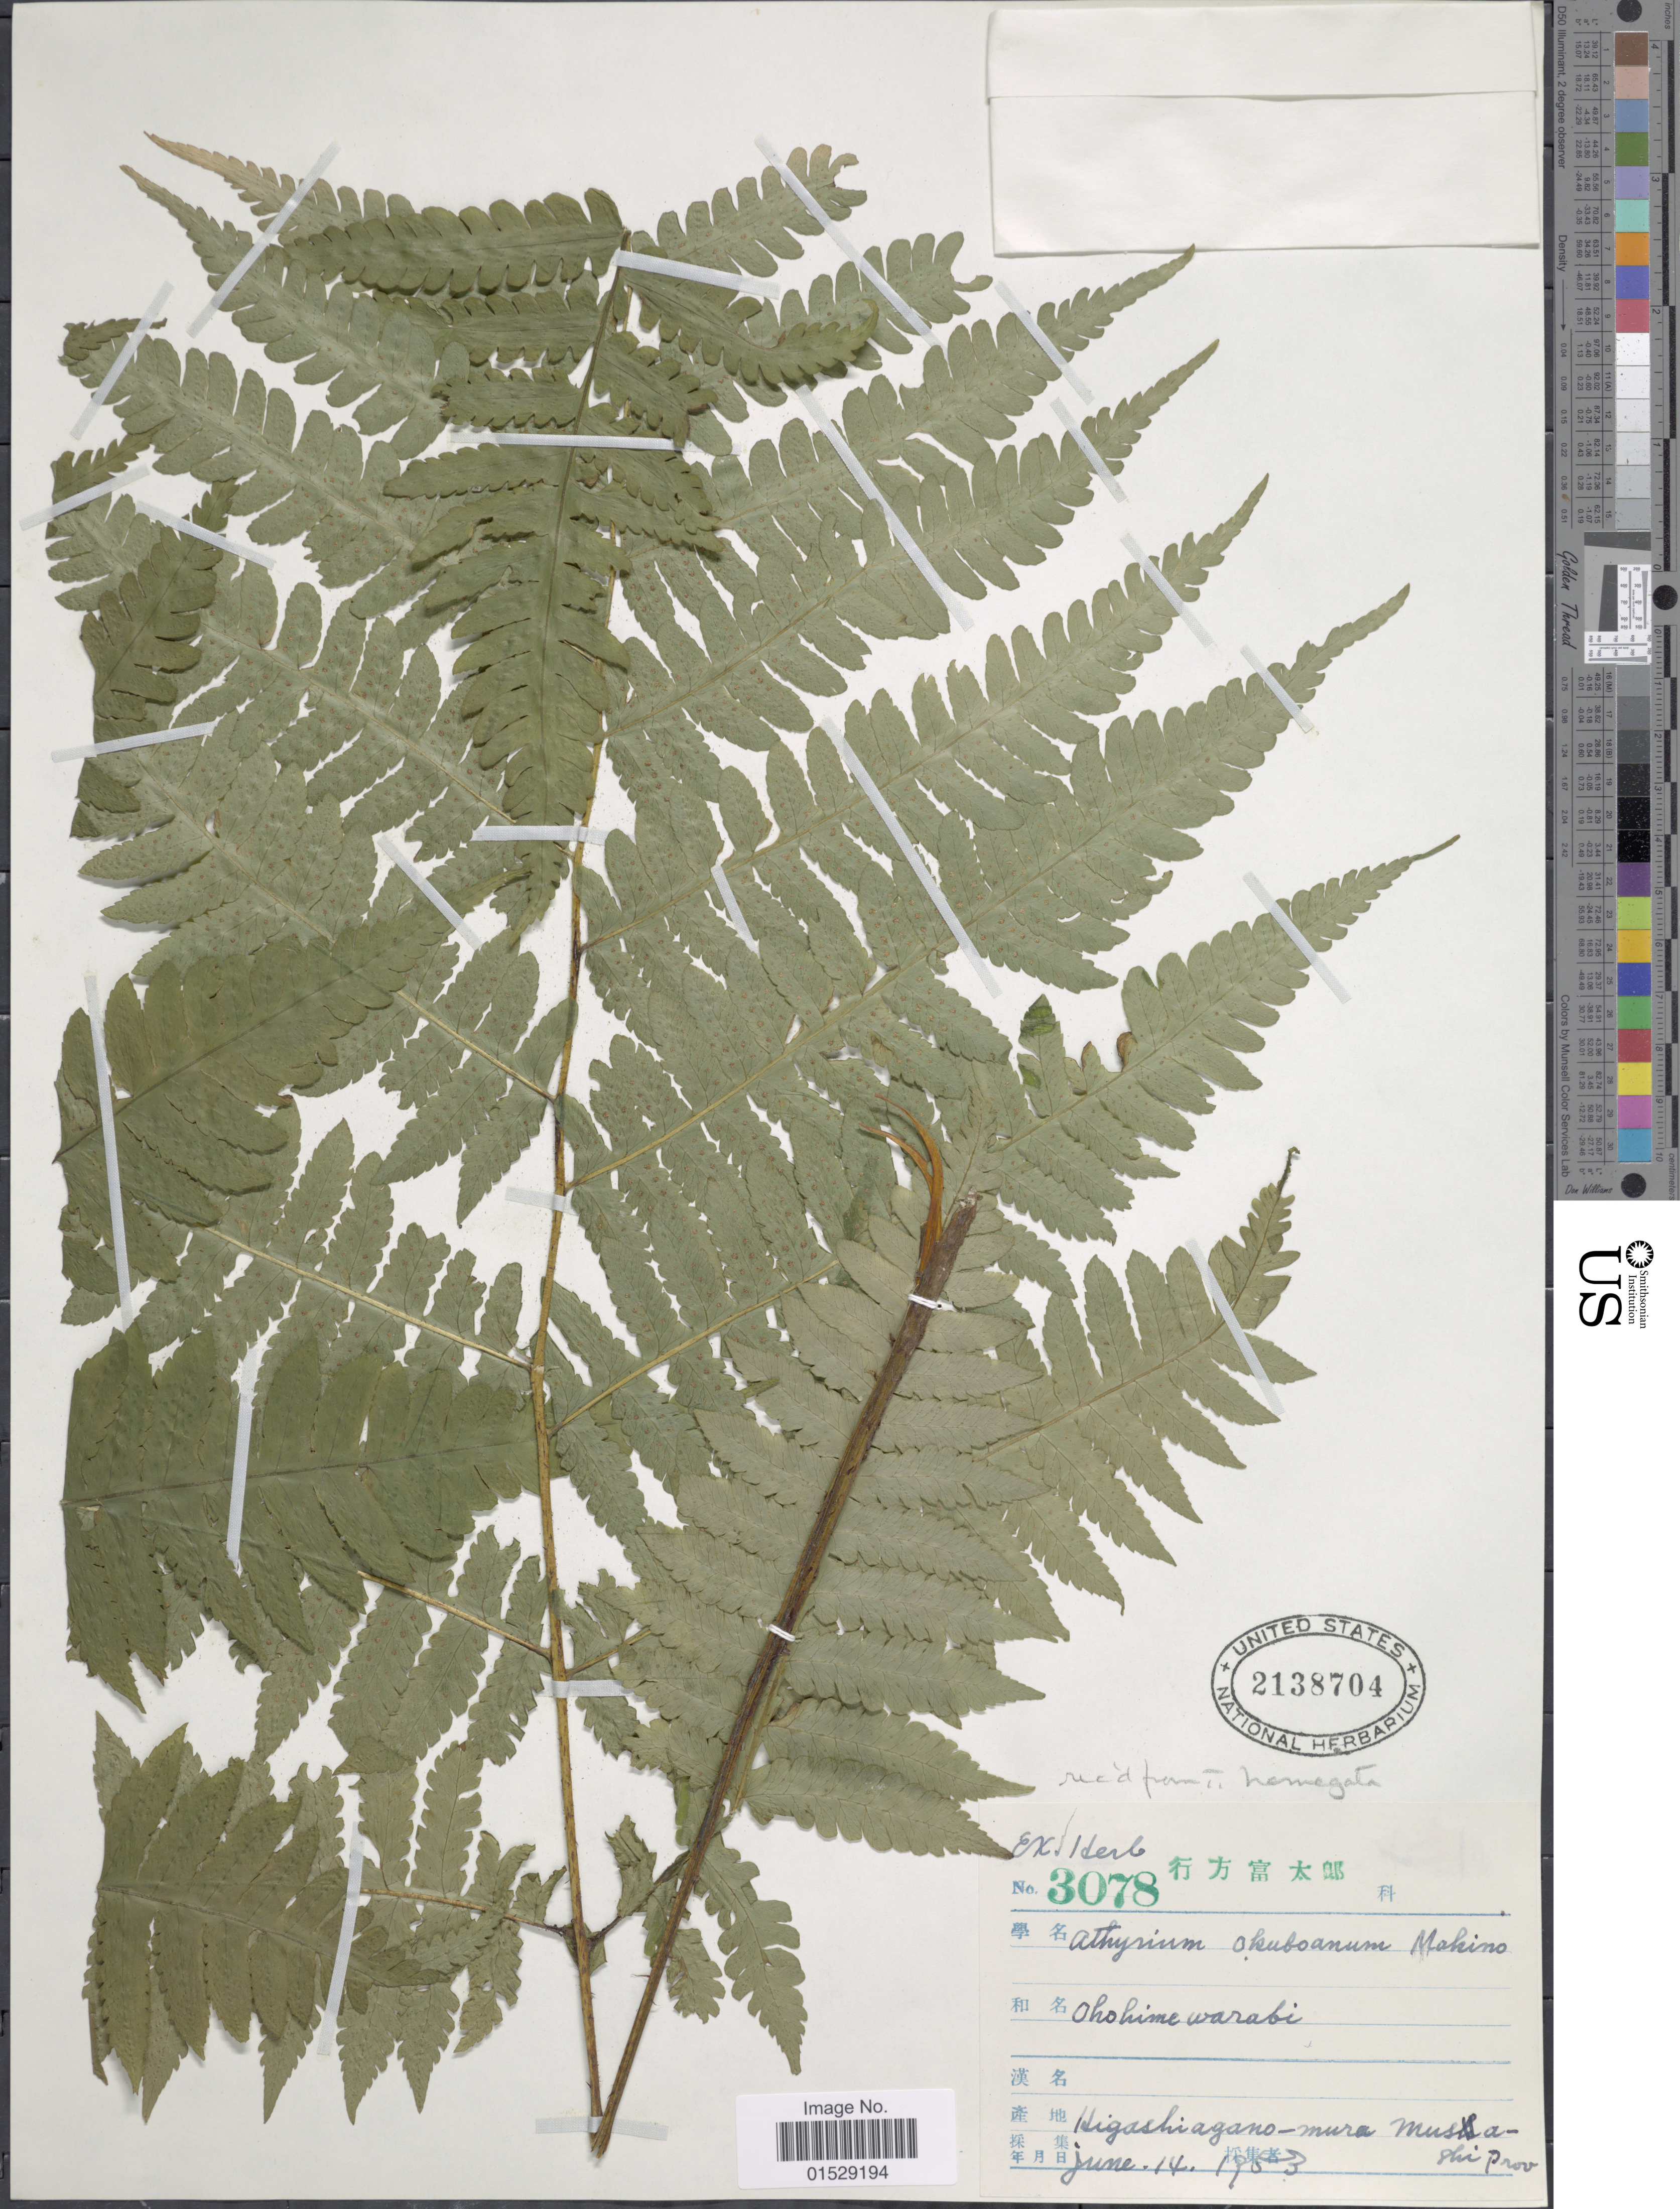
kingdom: Plantae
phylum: Tracheophyta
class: Polypodiopsida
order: Polypodiales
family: Athyriaceae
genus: Deparia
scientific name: Deparia okuboana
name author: (Makino) M. Kato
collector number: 3078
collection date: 1953-06-14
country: Japan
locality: Higashiagano-mura, Musashi prov.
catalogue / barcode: US 2138704